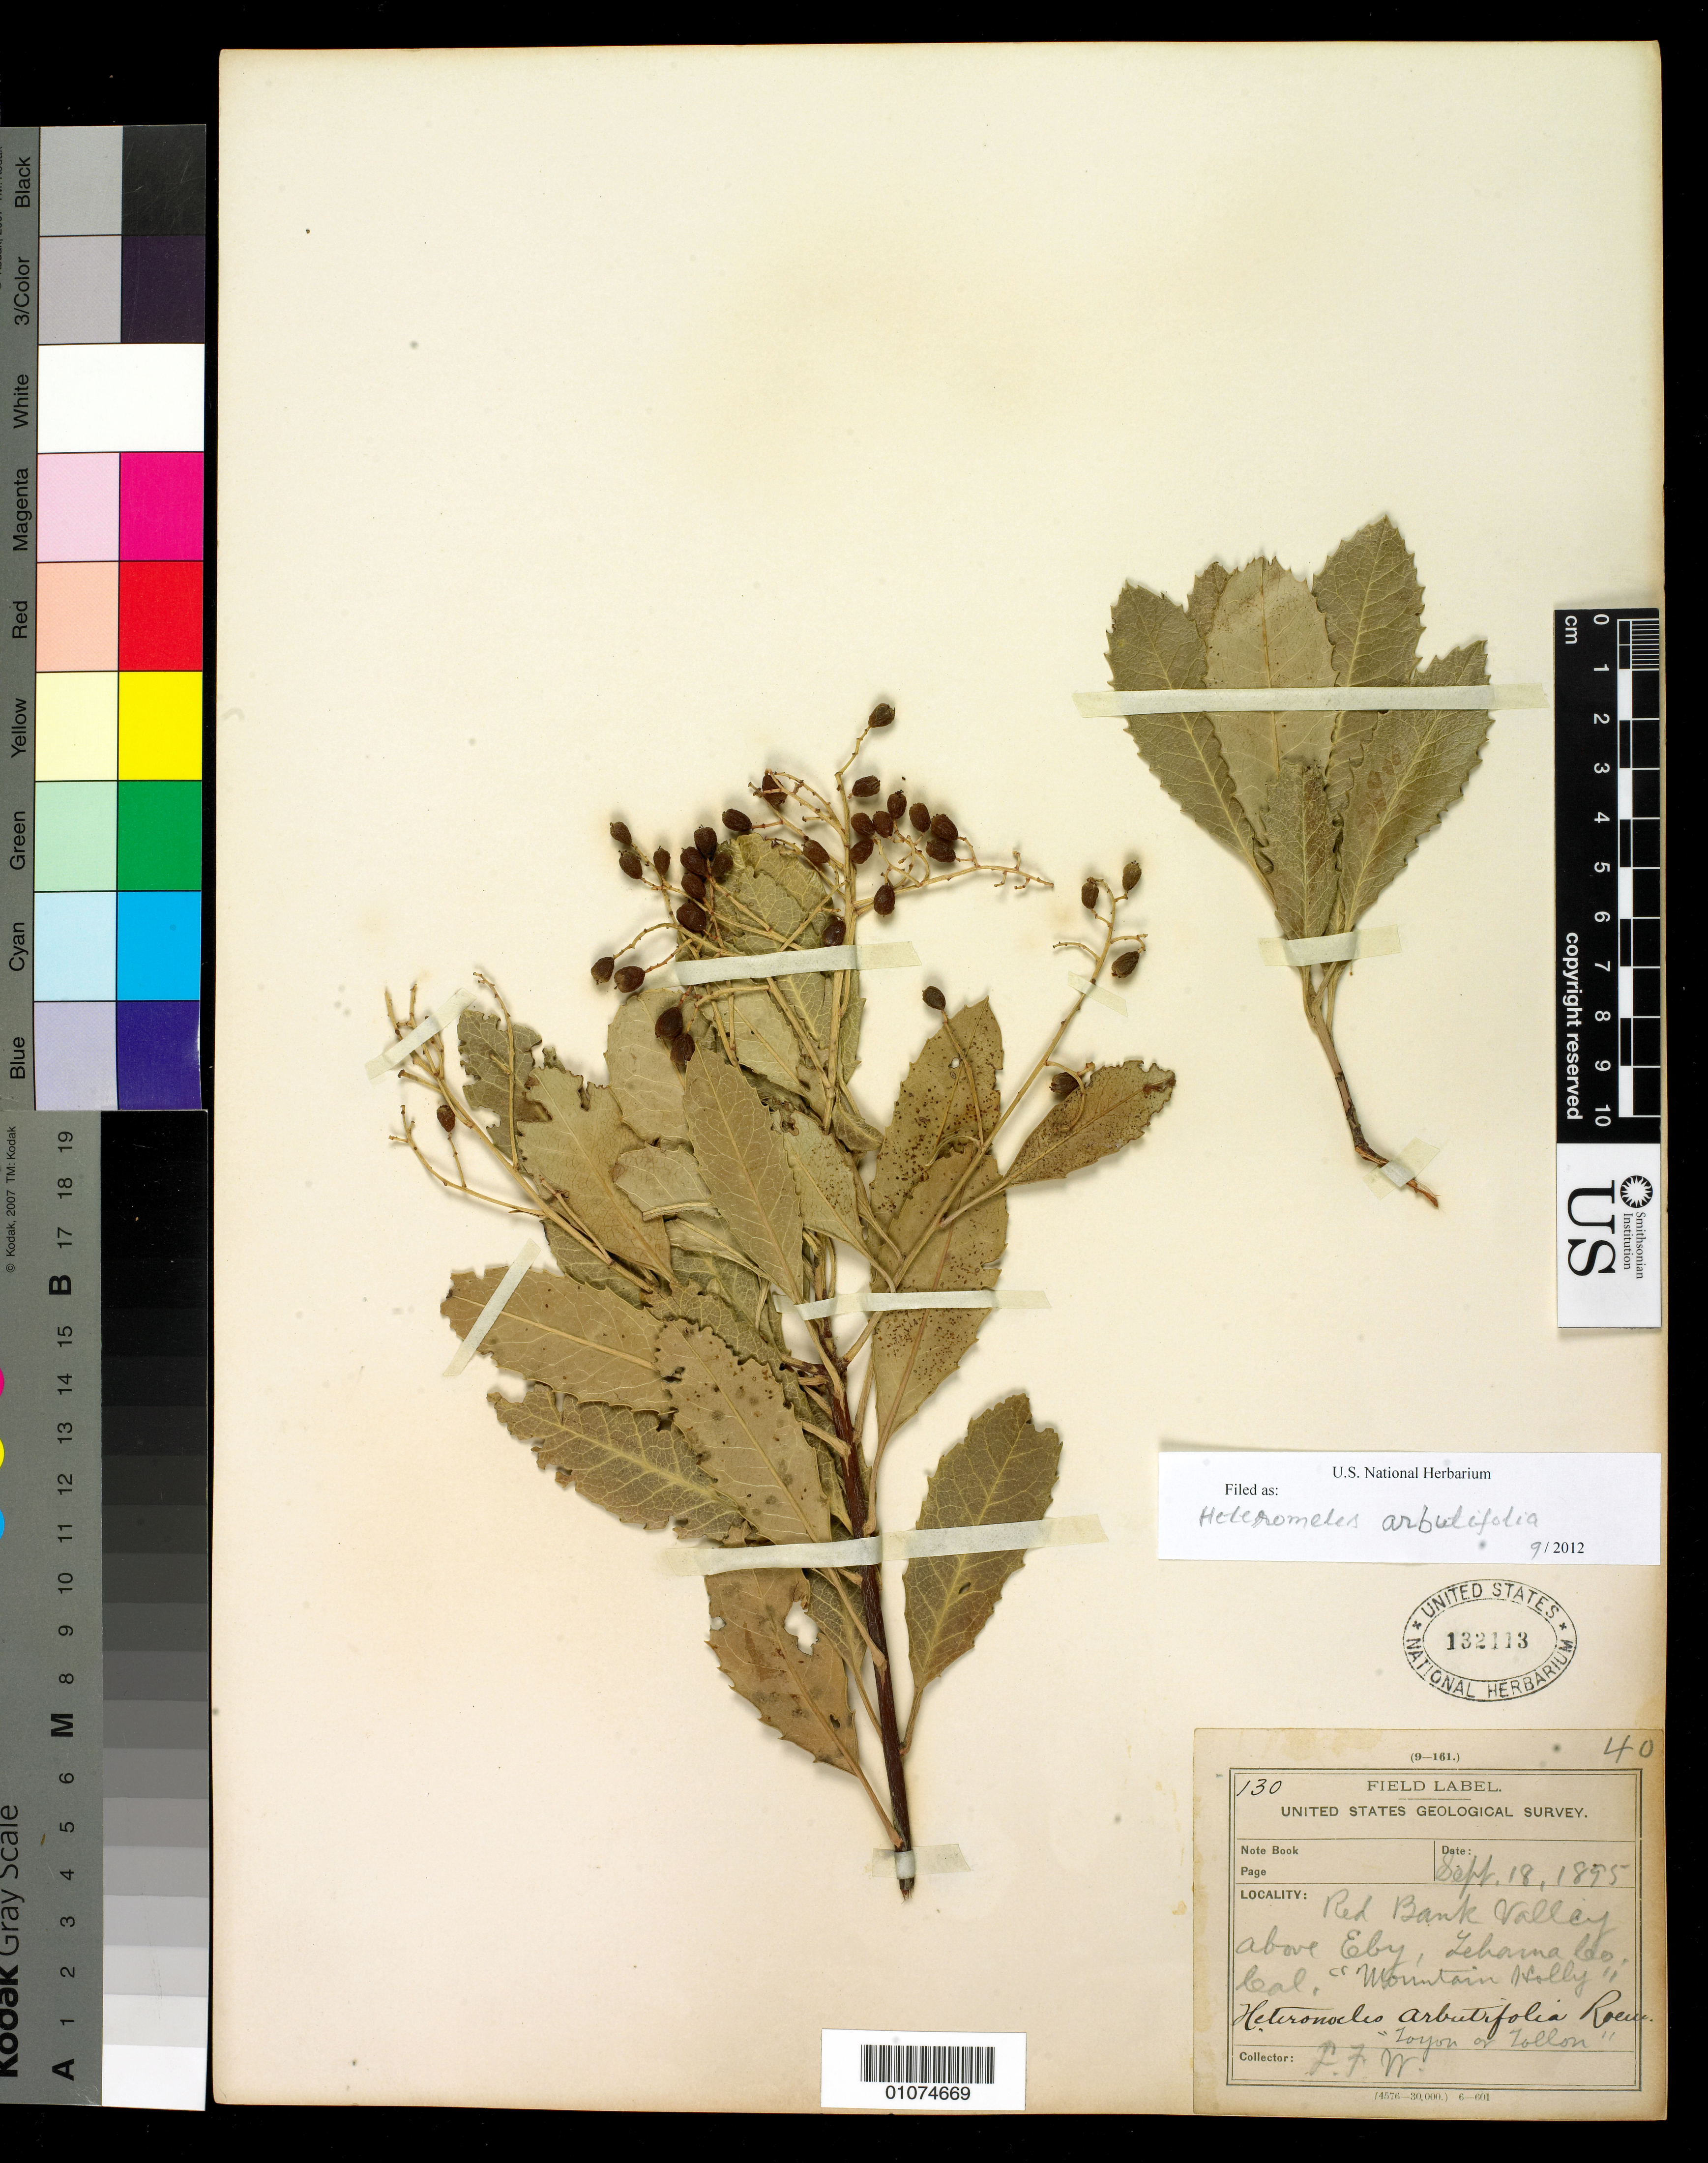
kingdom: Plantae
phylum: Tracheophyta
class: Magnoliopsida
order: Rosales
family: Rosaceae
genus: Heteromeles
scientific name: Heteromeles arbutifolia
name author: (Lindl.) Roemer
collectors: L. F. Ward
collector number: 130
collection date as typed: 18 Sep 1895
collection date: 1895-09-18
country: United States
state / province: California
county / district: Tehama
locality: Red Bank Valley above Eby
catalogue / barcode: US 132113